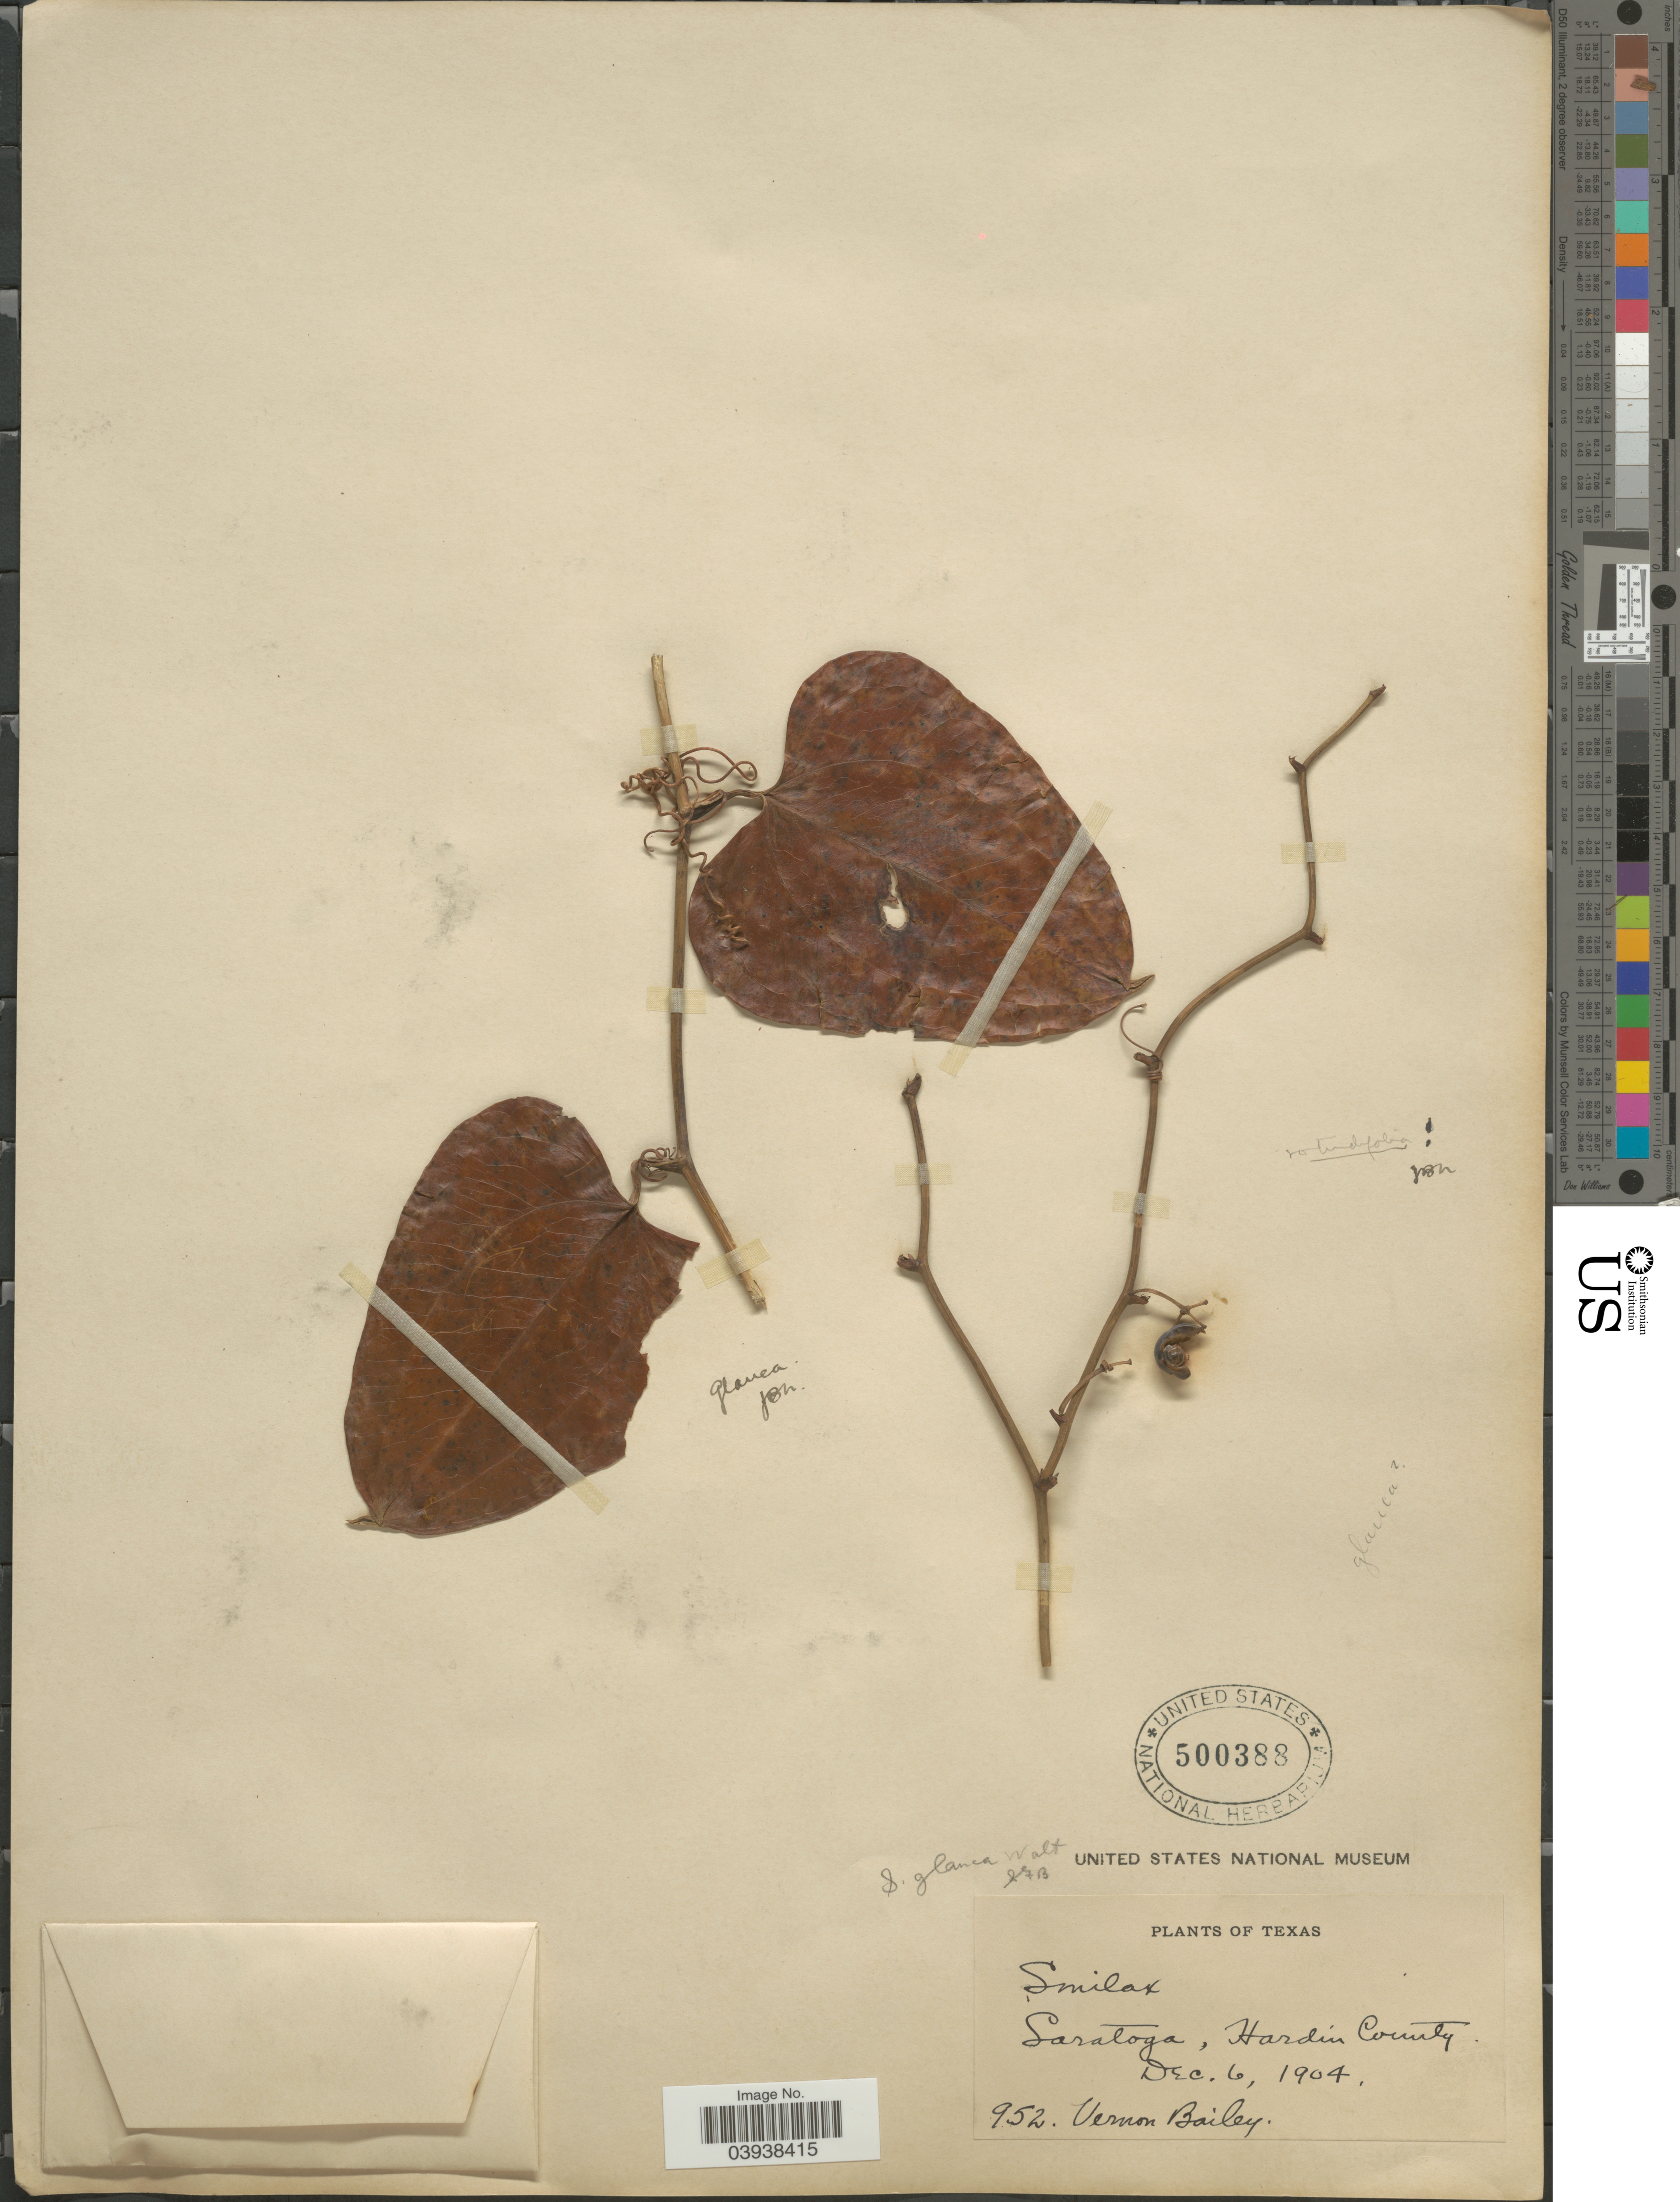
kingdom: Plantae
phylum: Tracheophyta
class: Liliopsida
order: Liliales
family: Smilacaceae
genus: Smilax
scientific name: Smilax glauca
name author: Walter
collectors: V. O. Bailey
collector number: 952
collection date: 1904-12-06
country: United States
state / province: Texas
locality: Saratoga, Hardin County.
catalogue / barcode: US 500388